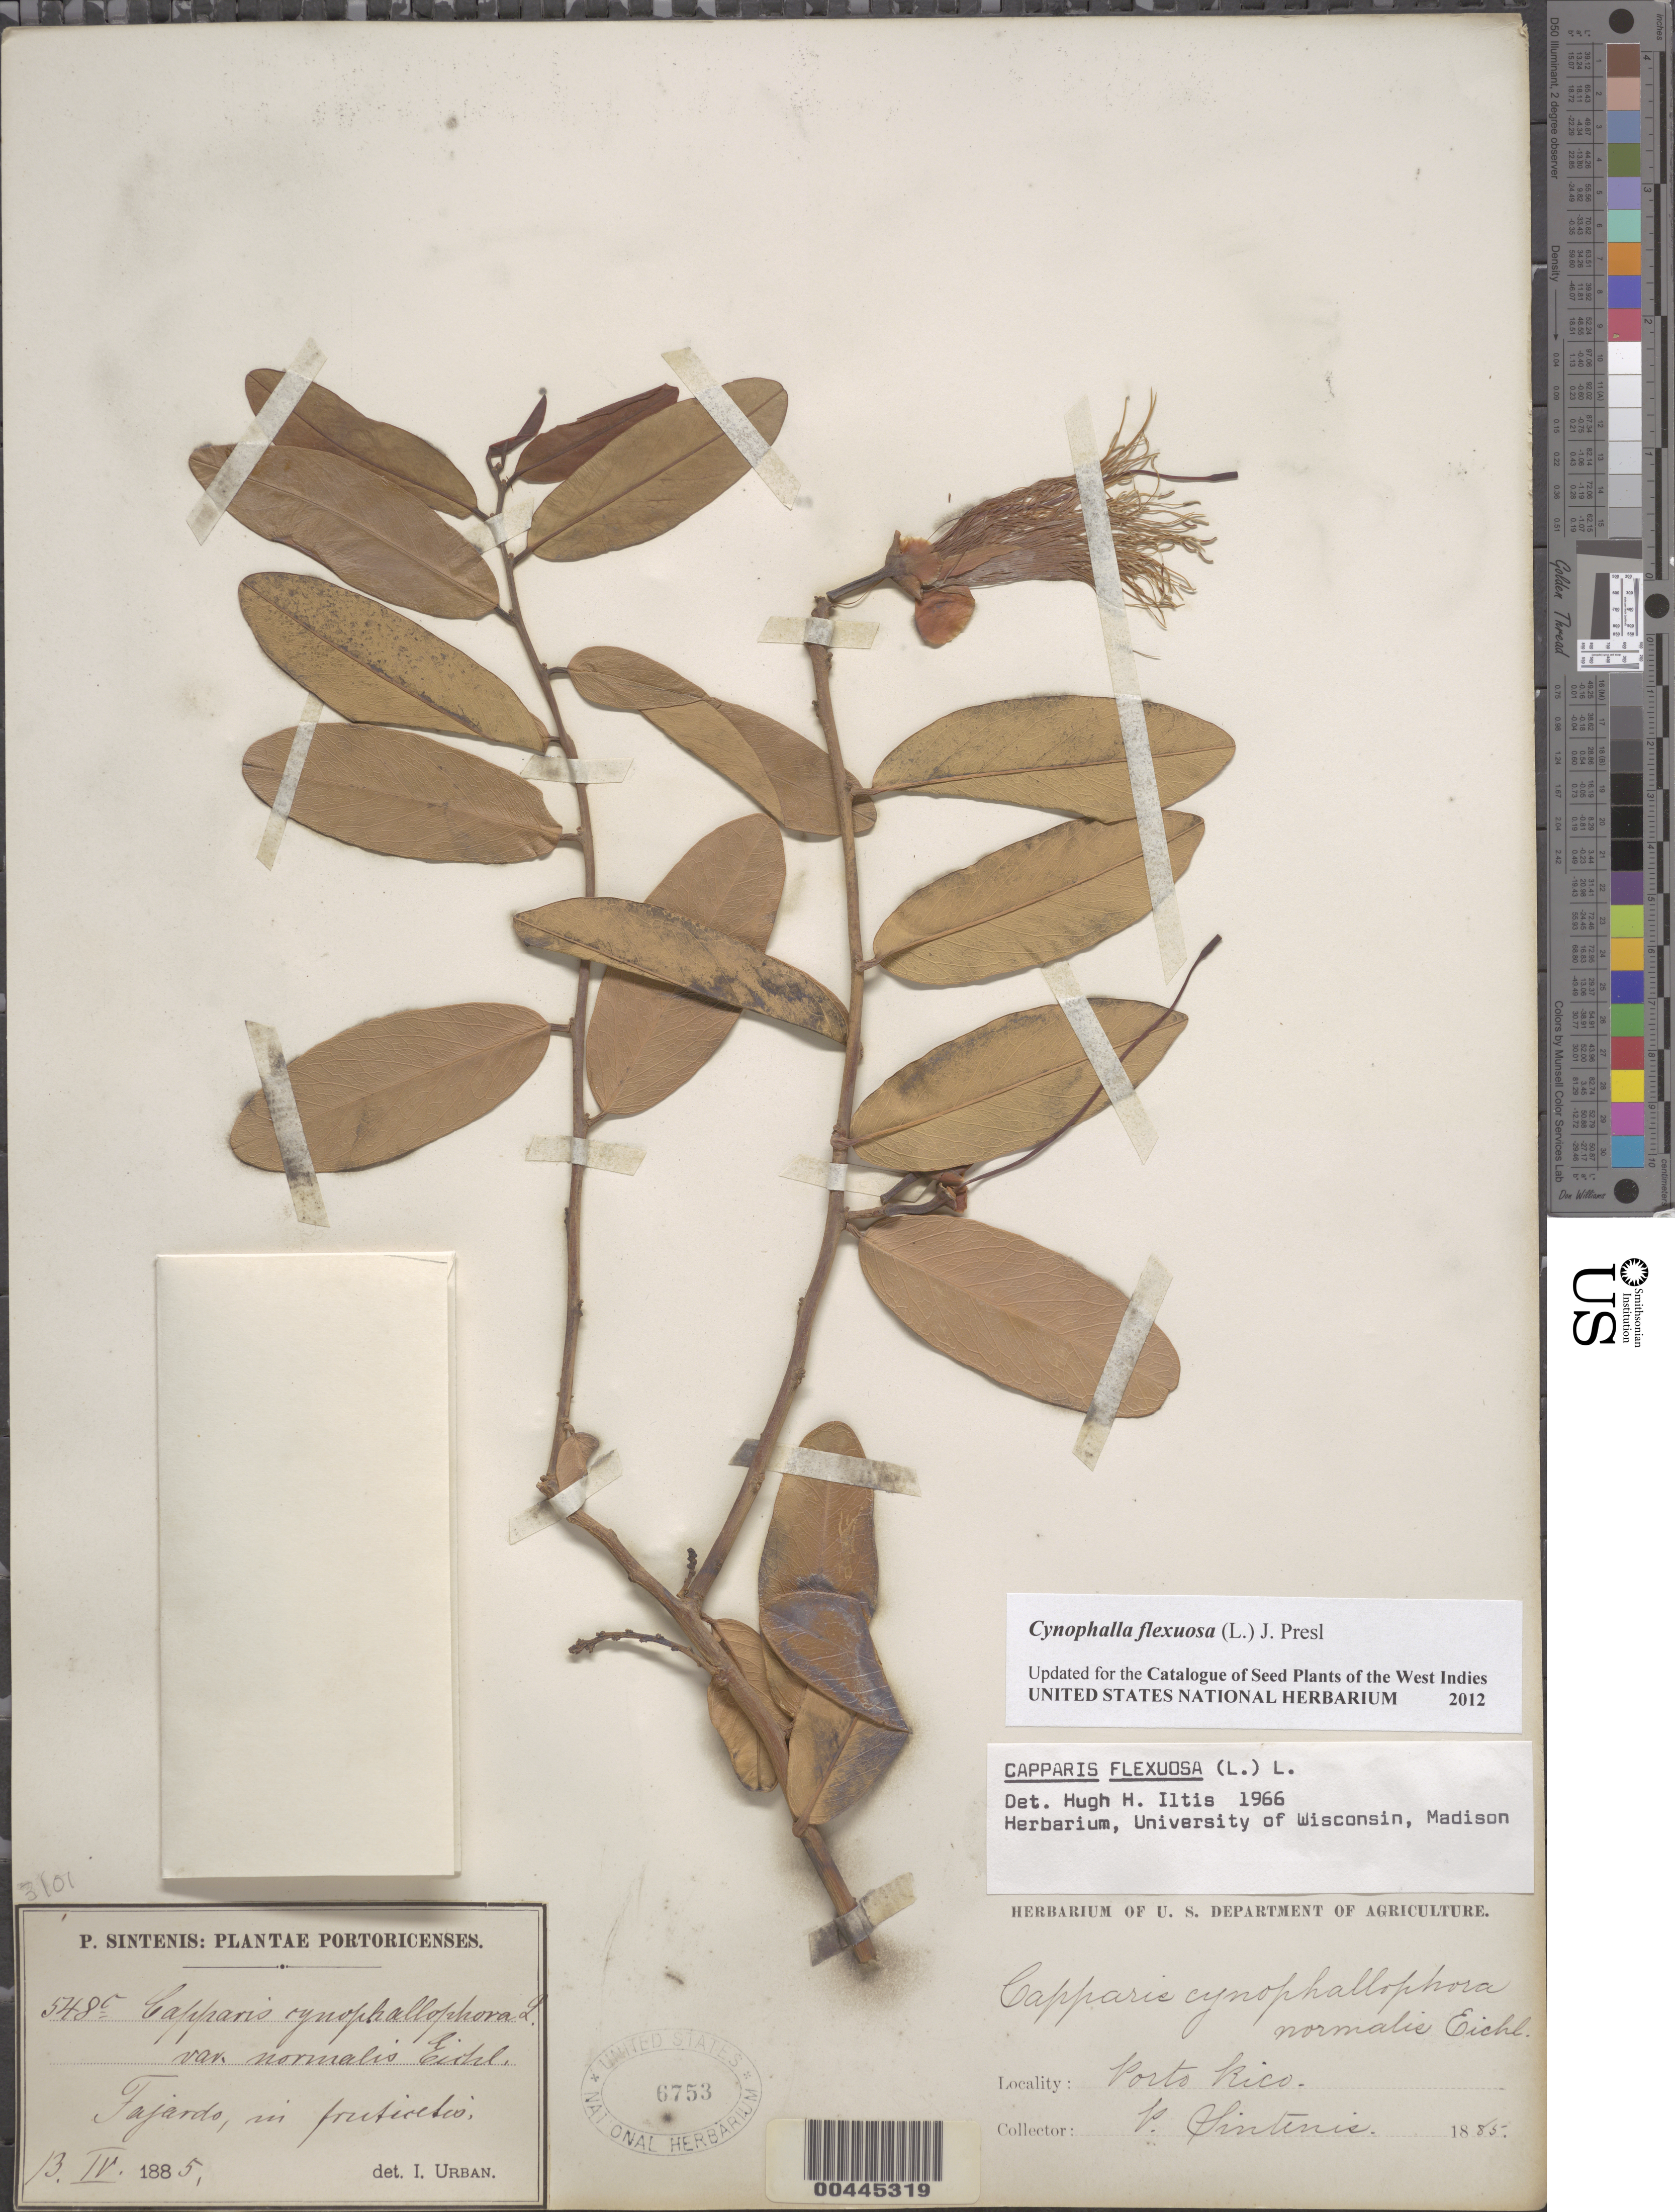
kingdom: Plantae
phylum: Tracheophyta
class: Magnoliopsida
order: Brassicales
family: Capparaceae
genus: Capparis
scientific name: Capparis flexuosa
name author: (L.) L.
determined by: Iltis, Hugh Hellmut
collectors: P. Sintenis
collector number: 548 c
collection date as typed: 13 Apr 1885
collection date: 1885-04-13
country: Puerto Rico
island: Greater Antilles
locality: Fajardo, in fruticebis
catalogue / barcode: US 6753